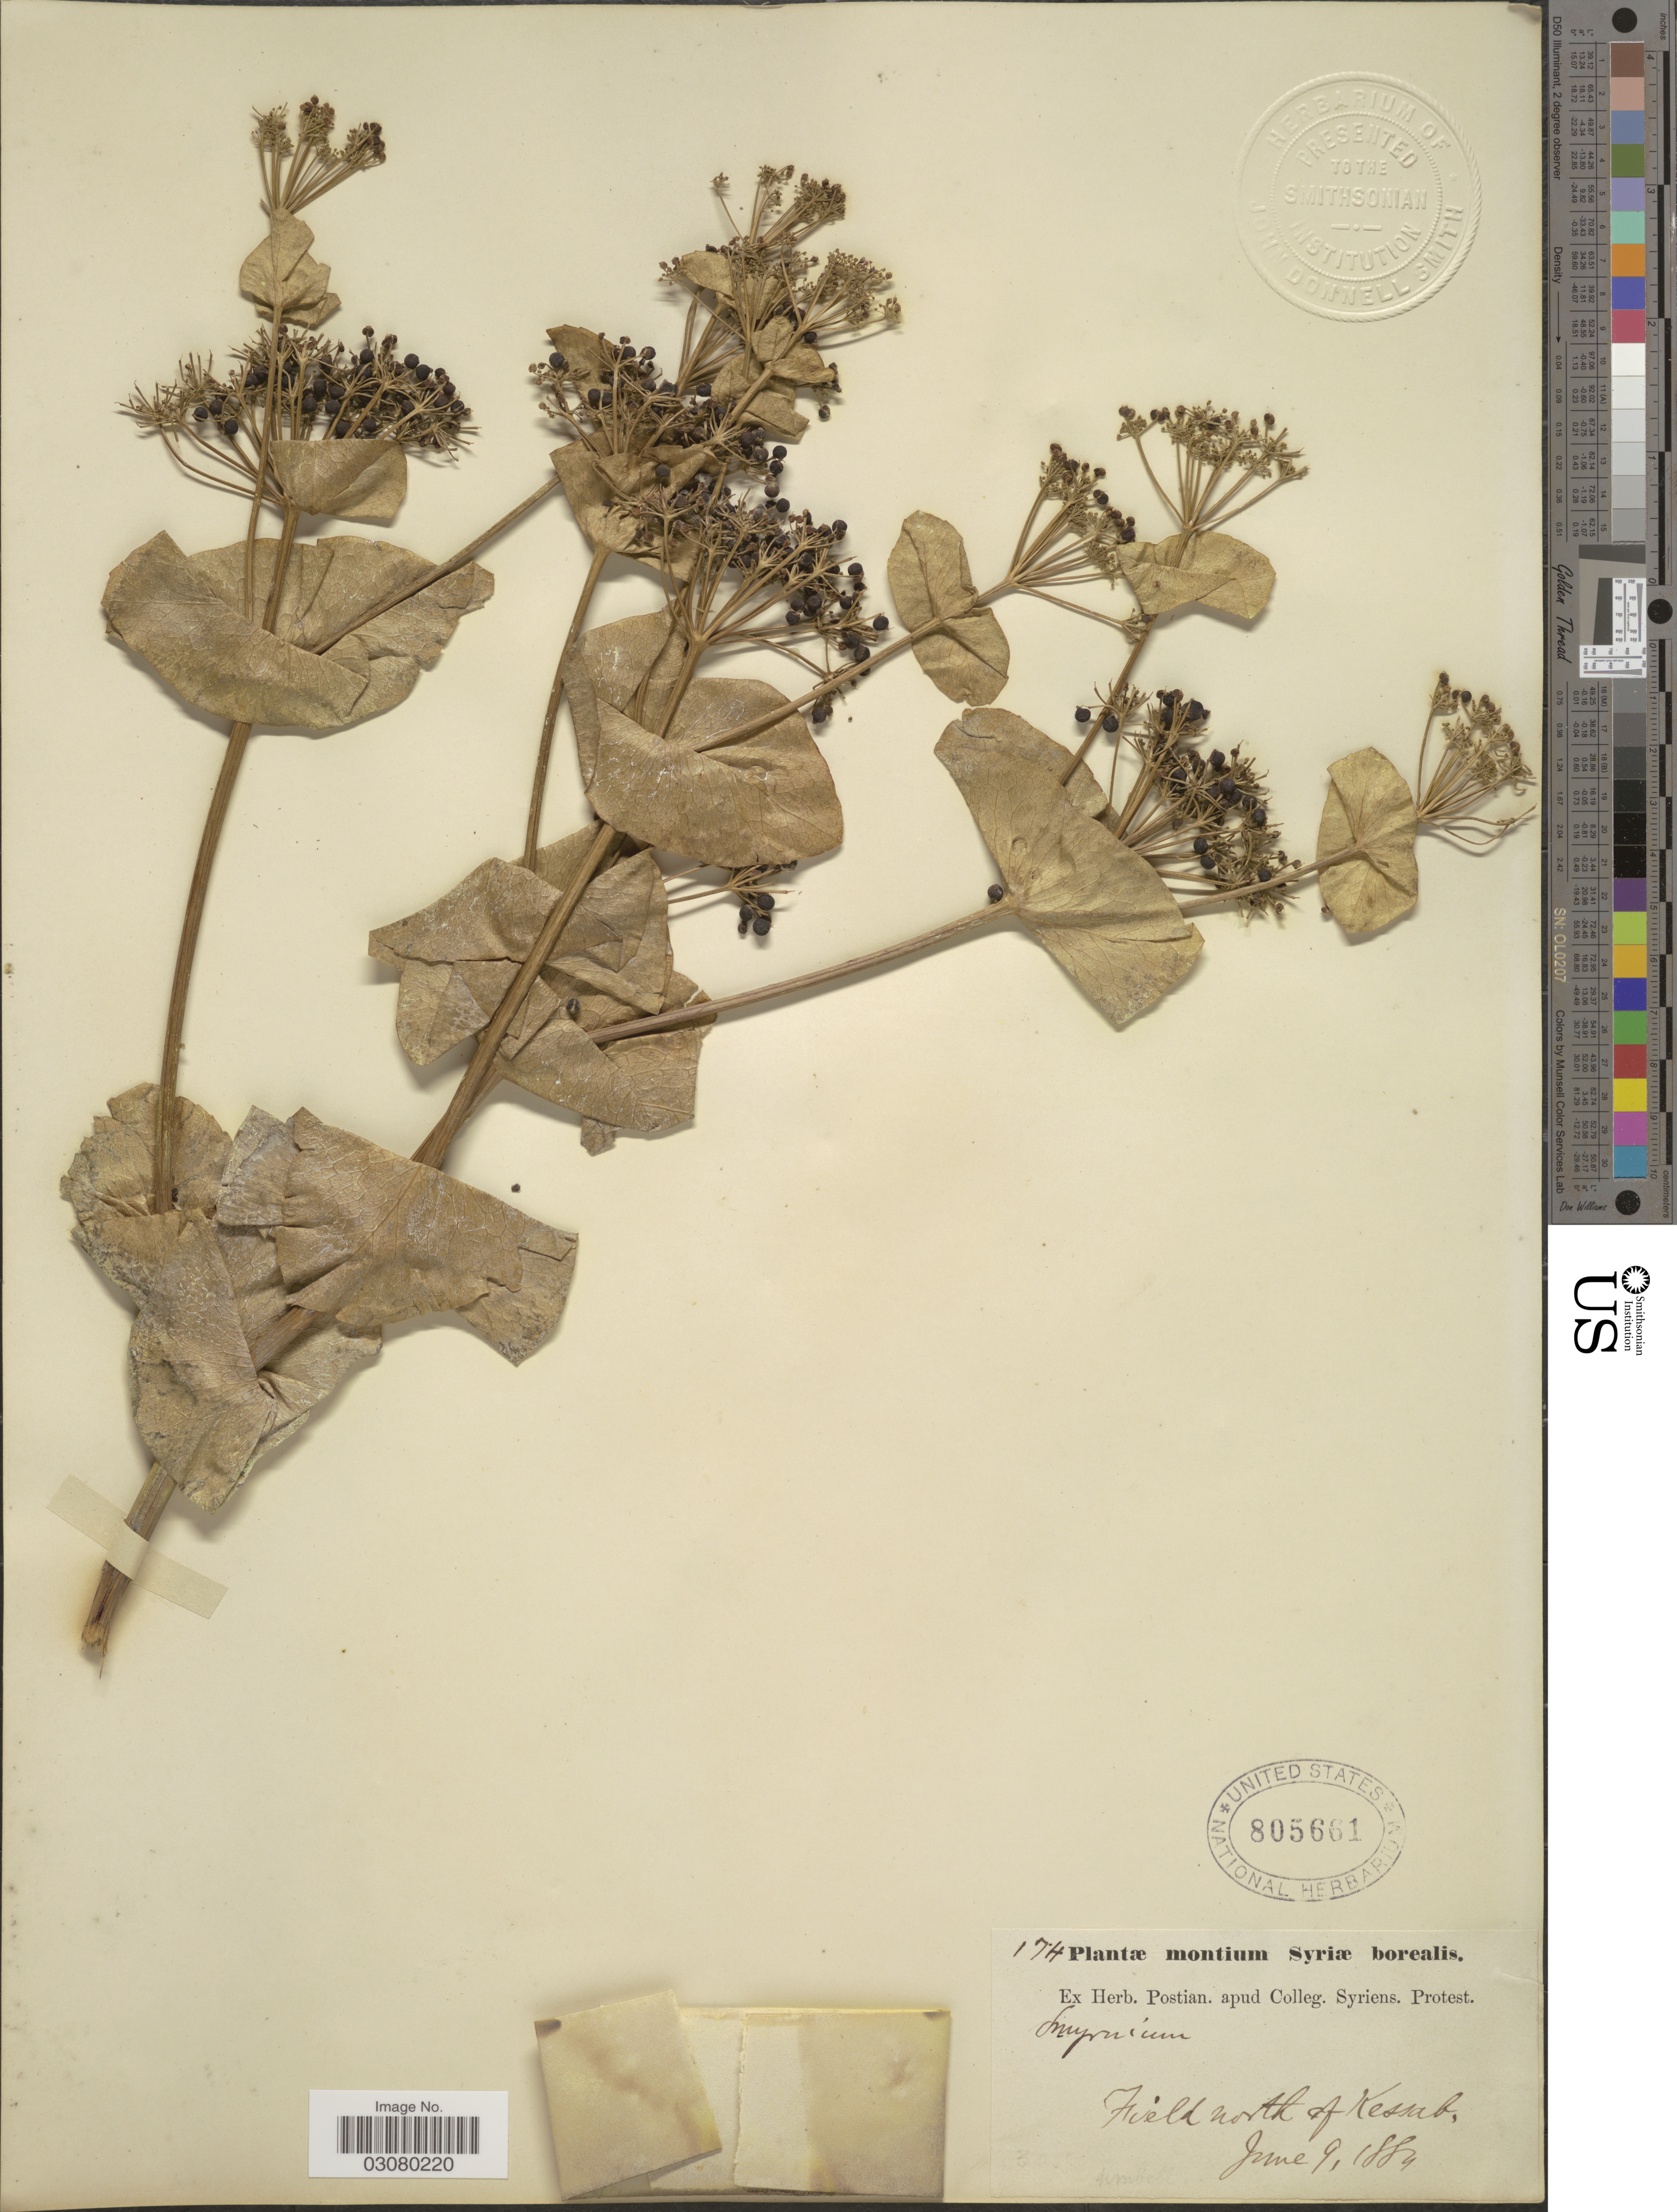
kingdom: Plantae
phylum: Tracheophyta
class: Magnoliopsida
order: Apiales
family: Apiaceae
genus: Smyrnium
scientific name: Smyrnium sp.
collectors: ex herb. Postian. apud Colleg. Syriens. Protest. USE "Fannie P. A. Shepard" (10308853) AS PRIMARY COLLECTOR INSTEAD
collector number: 174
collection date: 1884-06-09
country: Syria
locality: Syriæ borealis. Field north of Kessab.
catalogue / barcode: US 805661